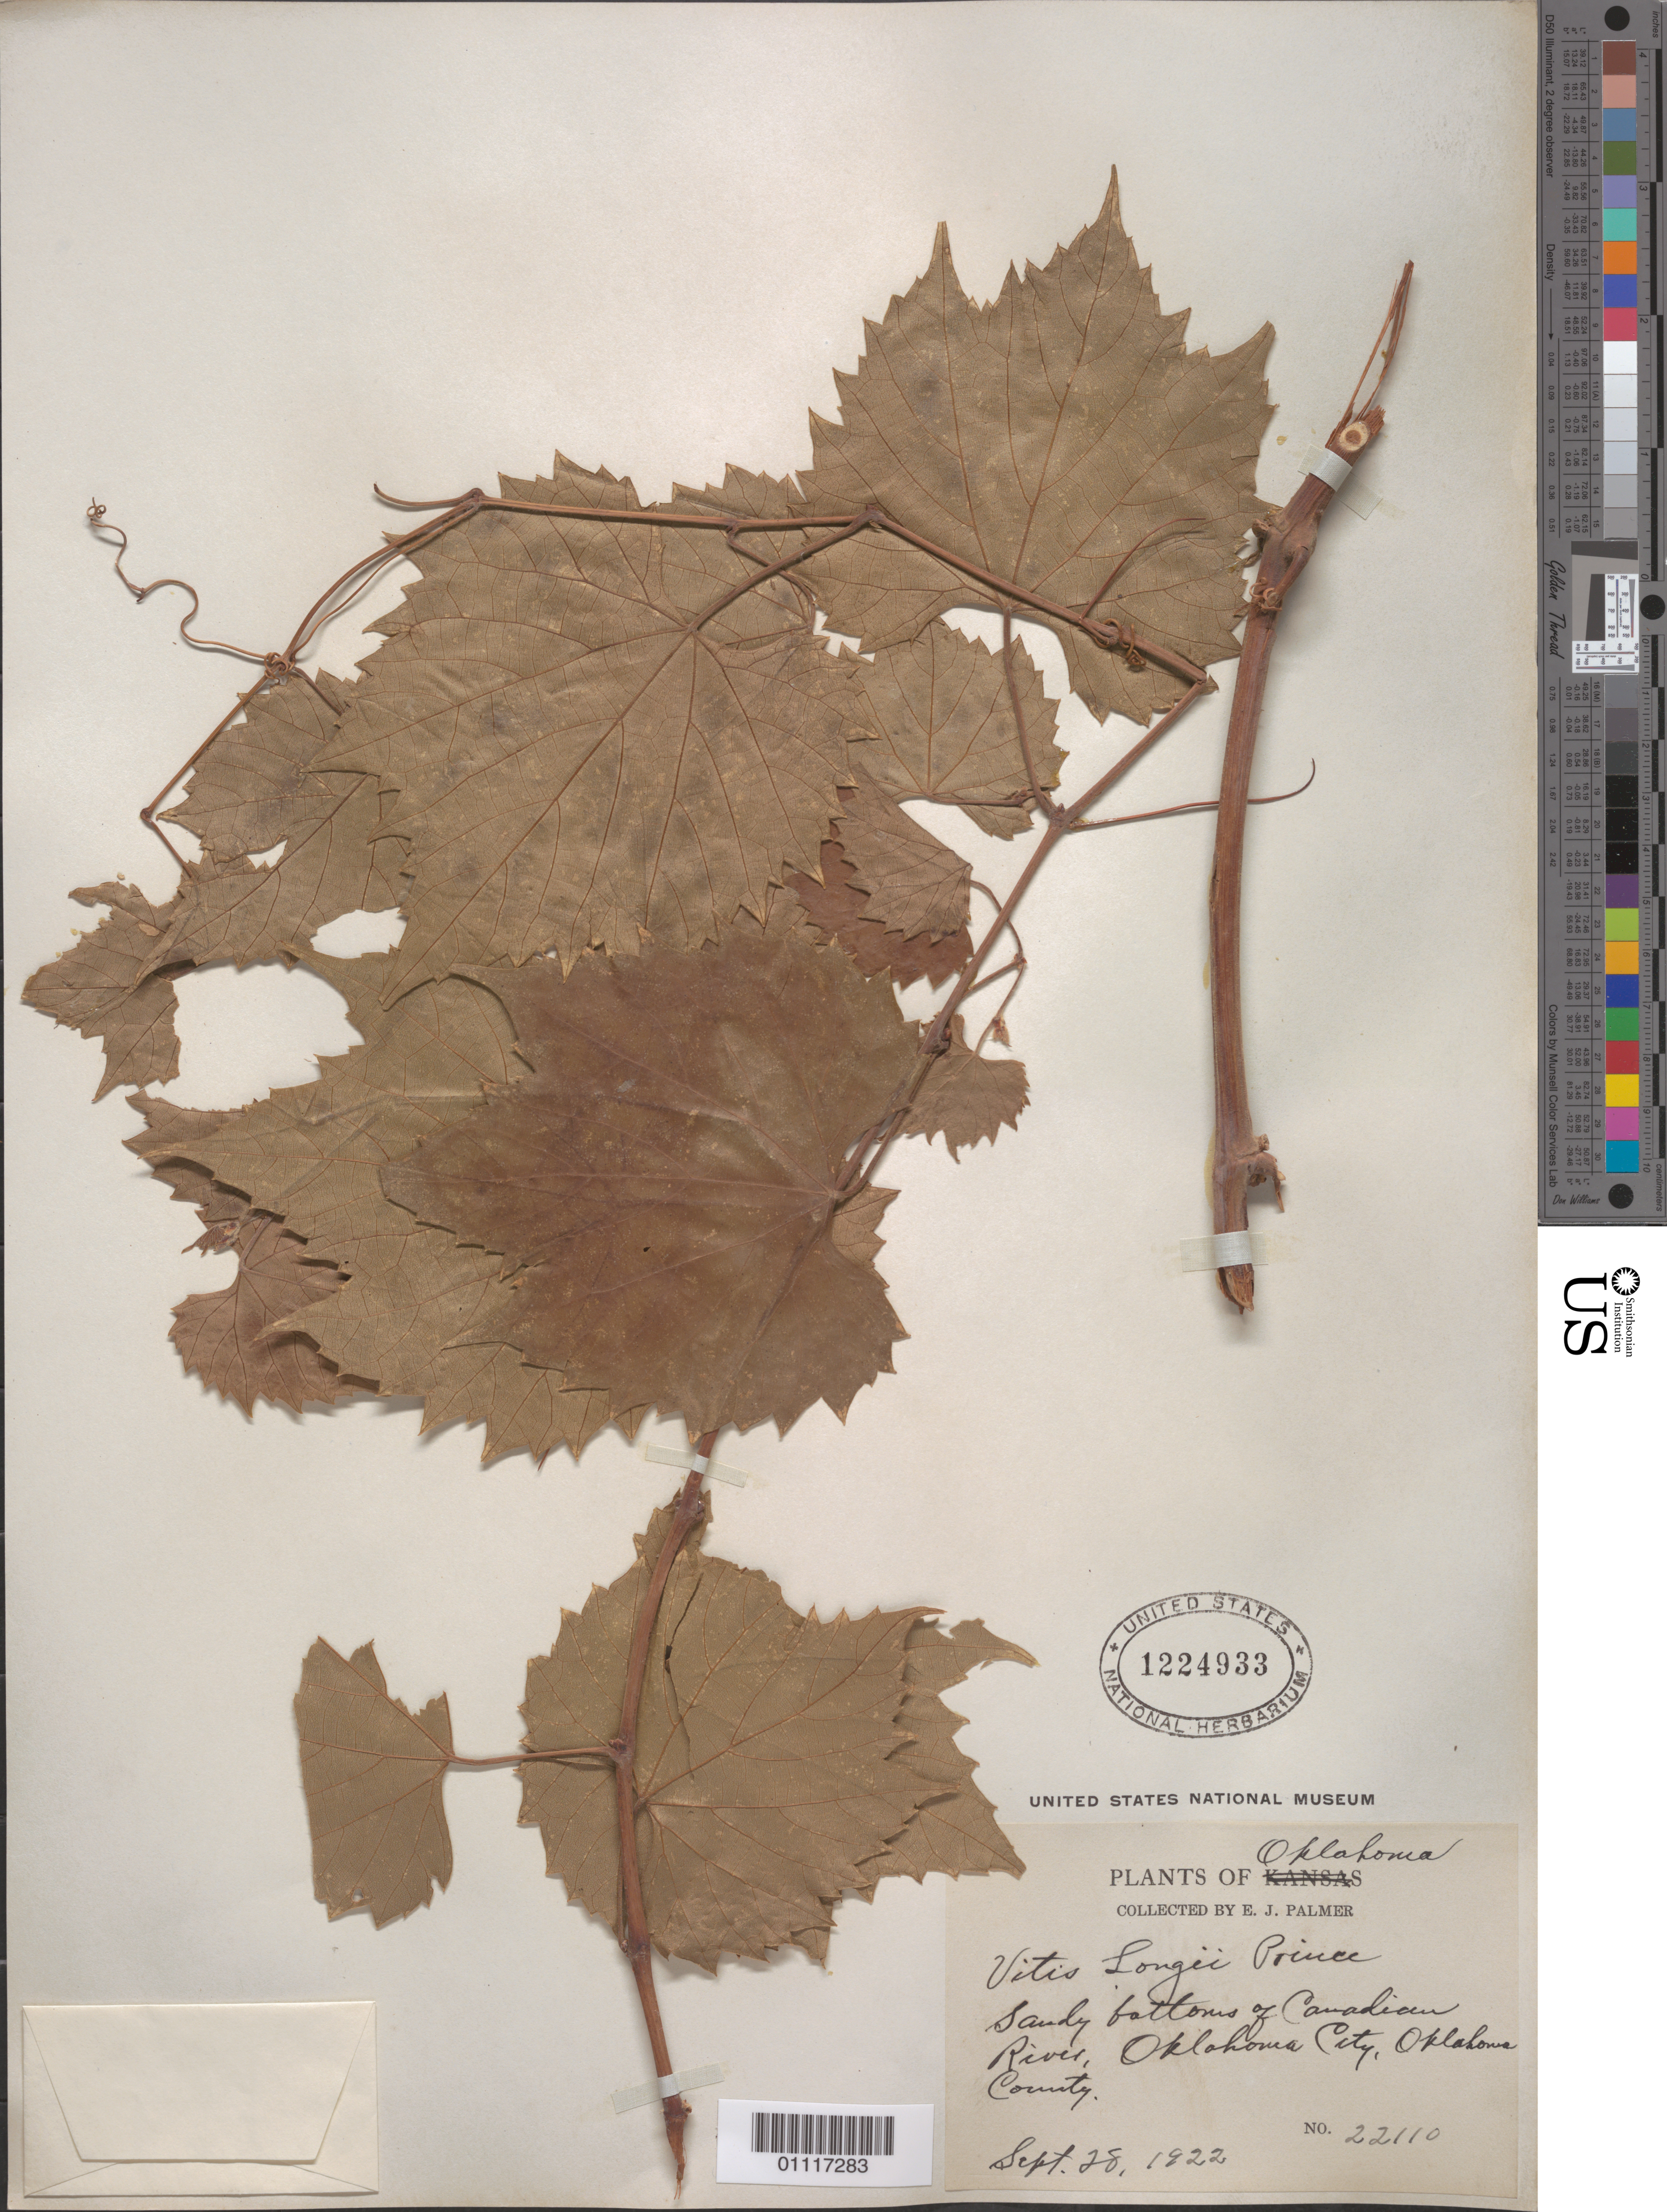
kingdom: Plantae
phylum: Tracheophyta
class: Magnoliopsida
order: Vitales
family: Vitaceae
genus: Vitis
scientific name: Vitis longii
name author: W.R. Prince & Prince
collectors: E. J. Palmer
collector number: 22110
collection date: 1922-09-28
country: United States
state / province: Oklahoma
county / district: Oklahoma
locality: Canadian River, Oklahoma City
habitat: Sandy bottoms of the river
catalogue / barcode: US 1224933